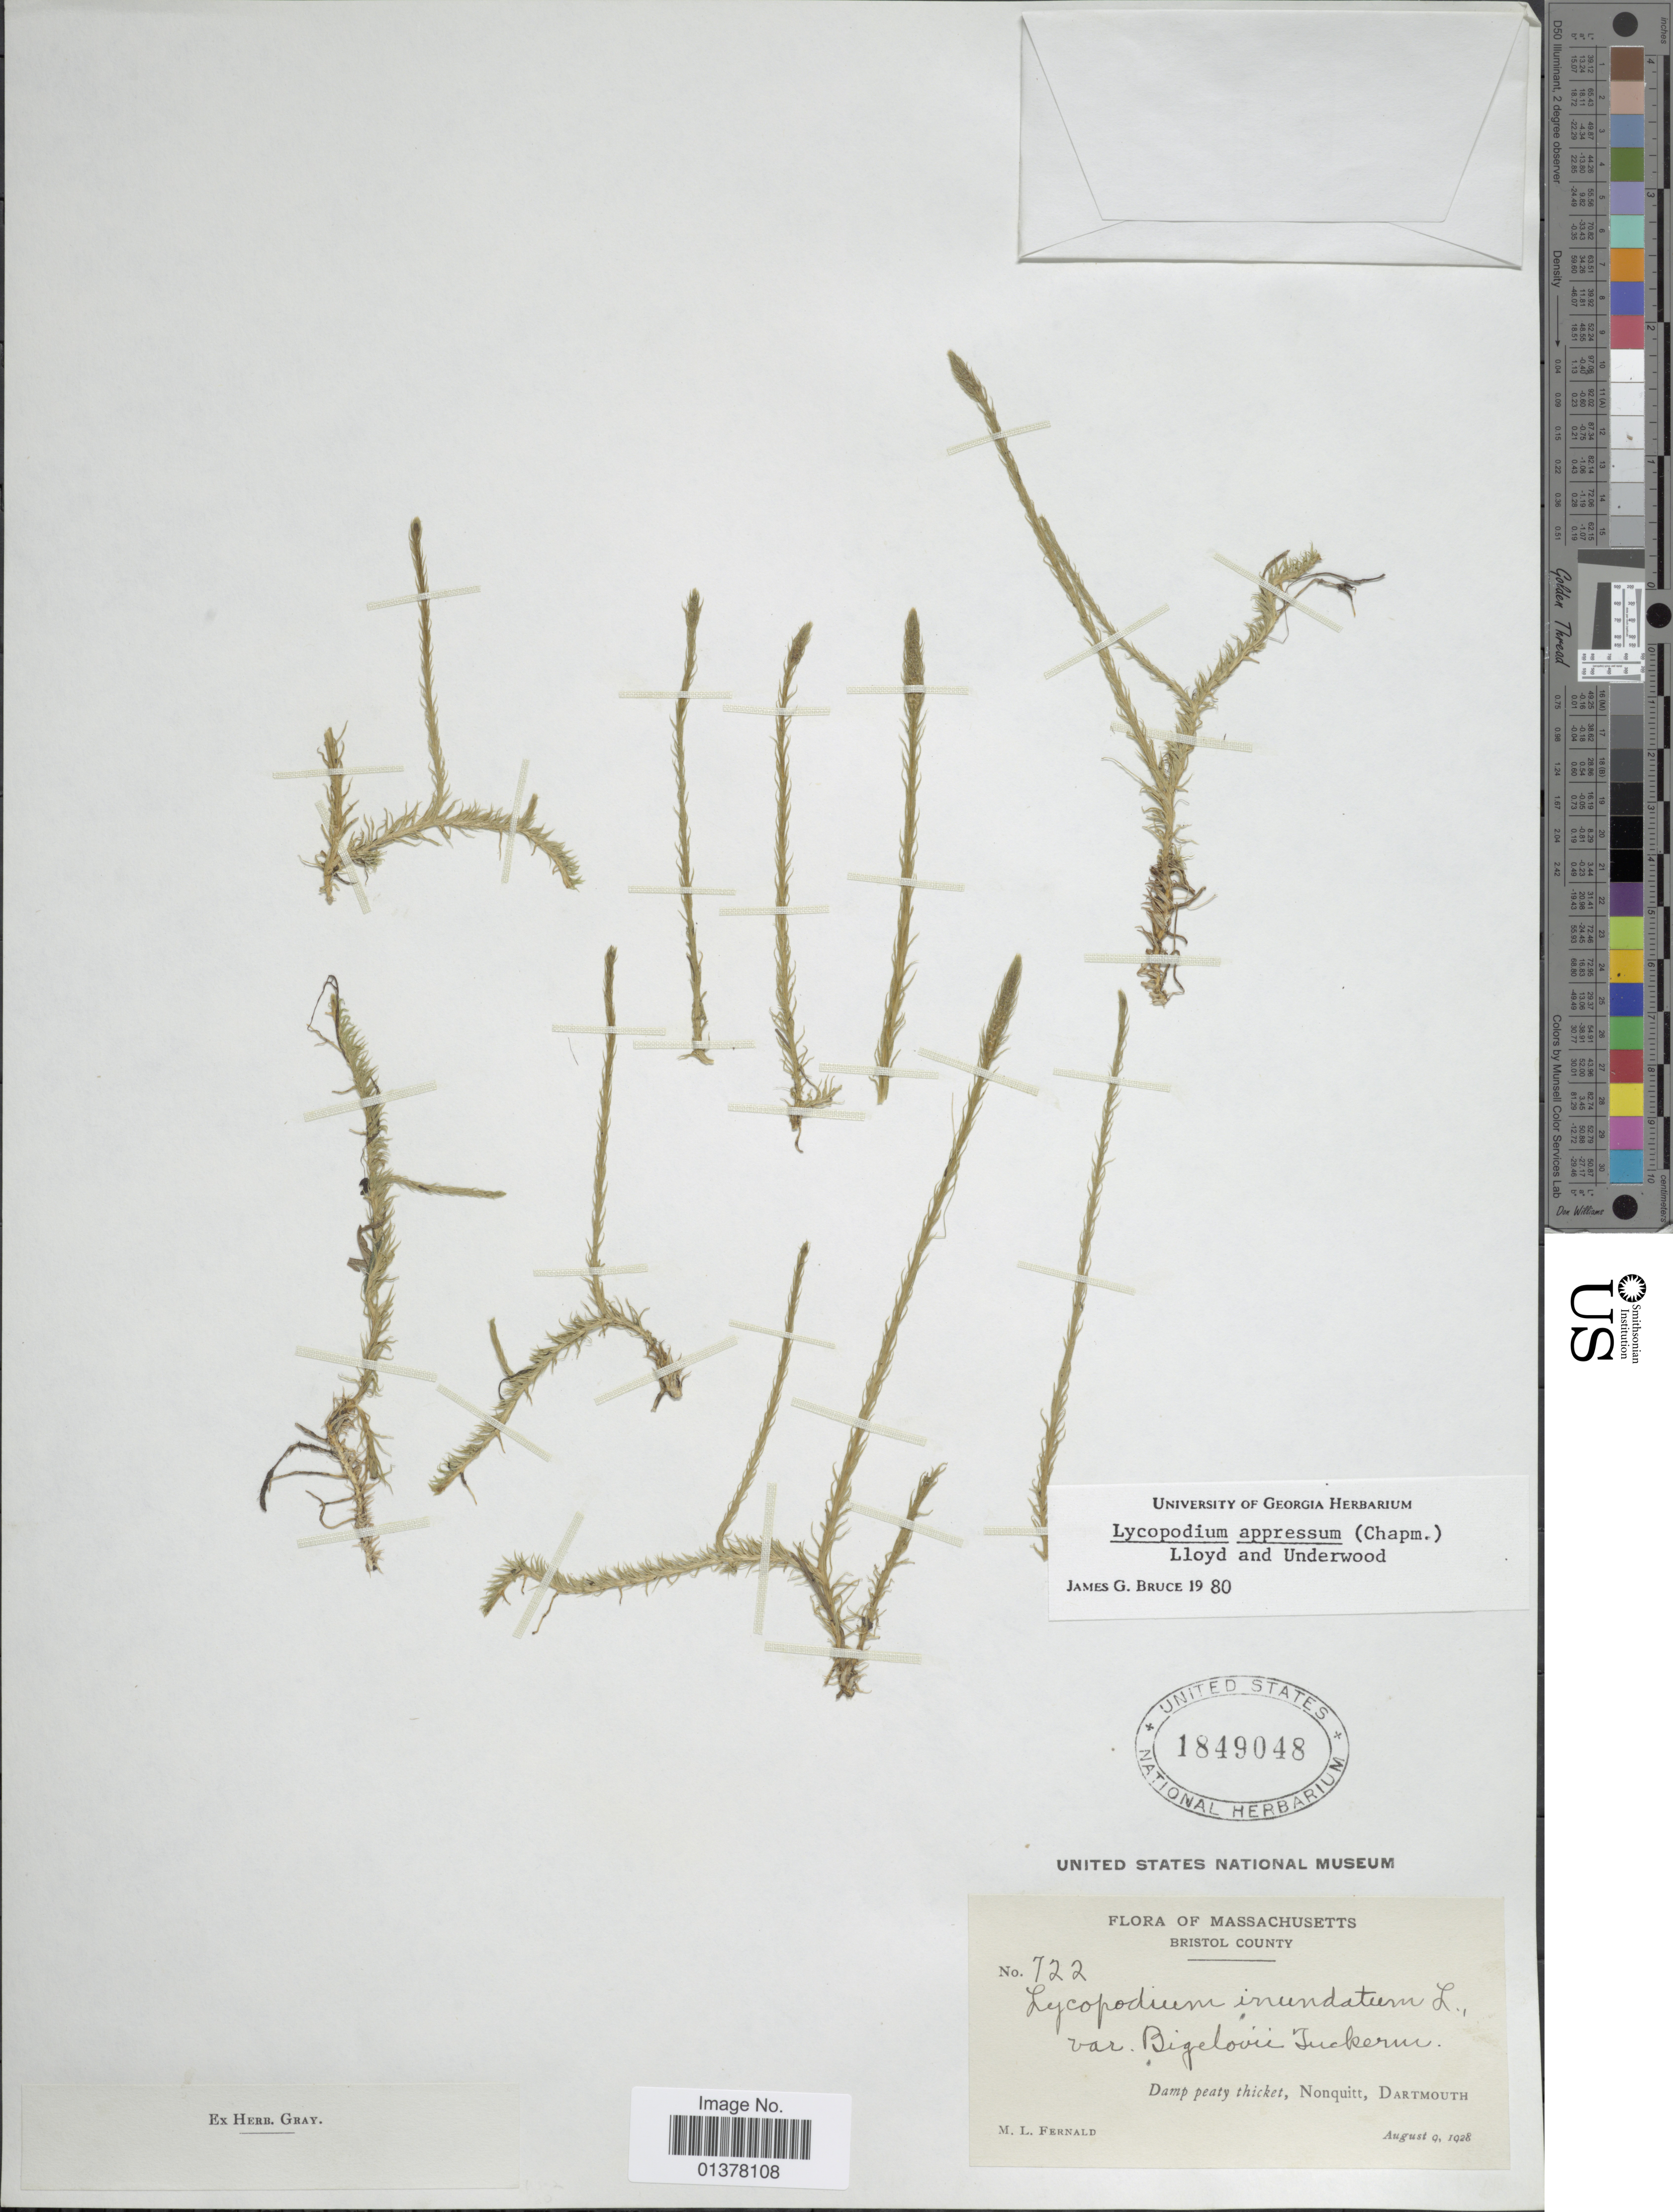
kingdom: Plantae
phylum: Tracheophyta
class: Lycopodiopsida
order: Lycopodiales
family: Lycopodiaceae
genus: Lycopodiella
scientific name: Lycopodiella appressa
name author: (Chapm.) Cranfill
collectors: M. L. Fernald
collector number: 722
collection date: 1928-08-06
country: United States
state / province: Massachusetts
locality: Briston County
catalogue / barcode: US 1849048